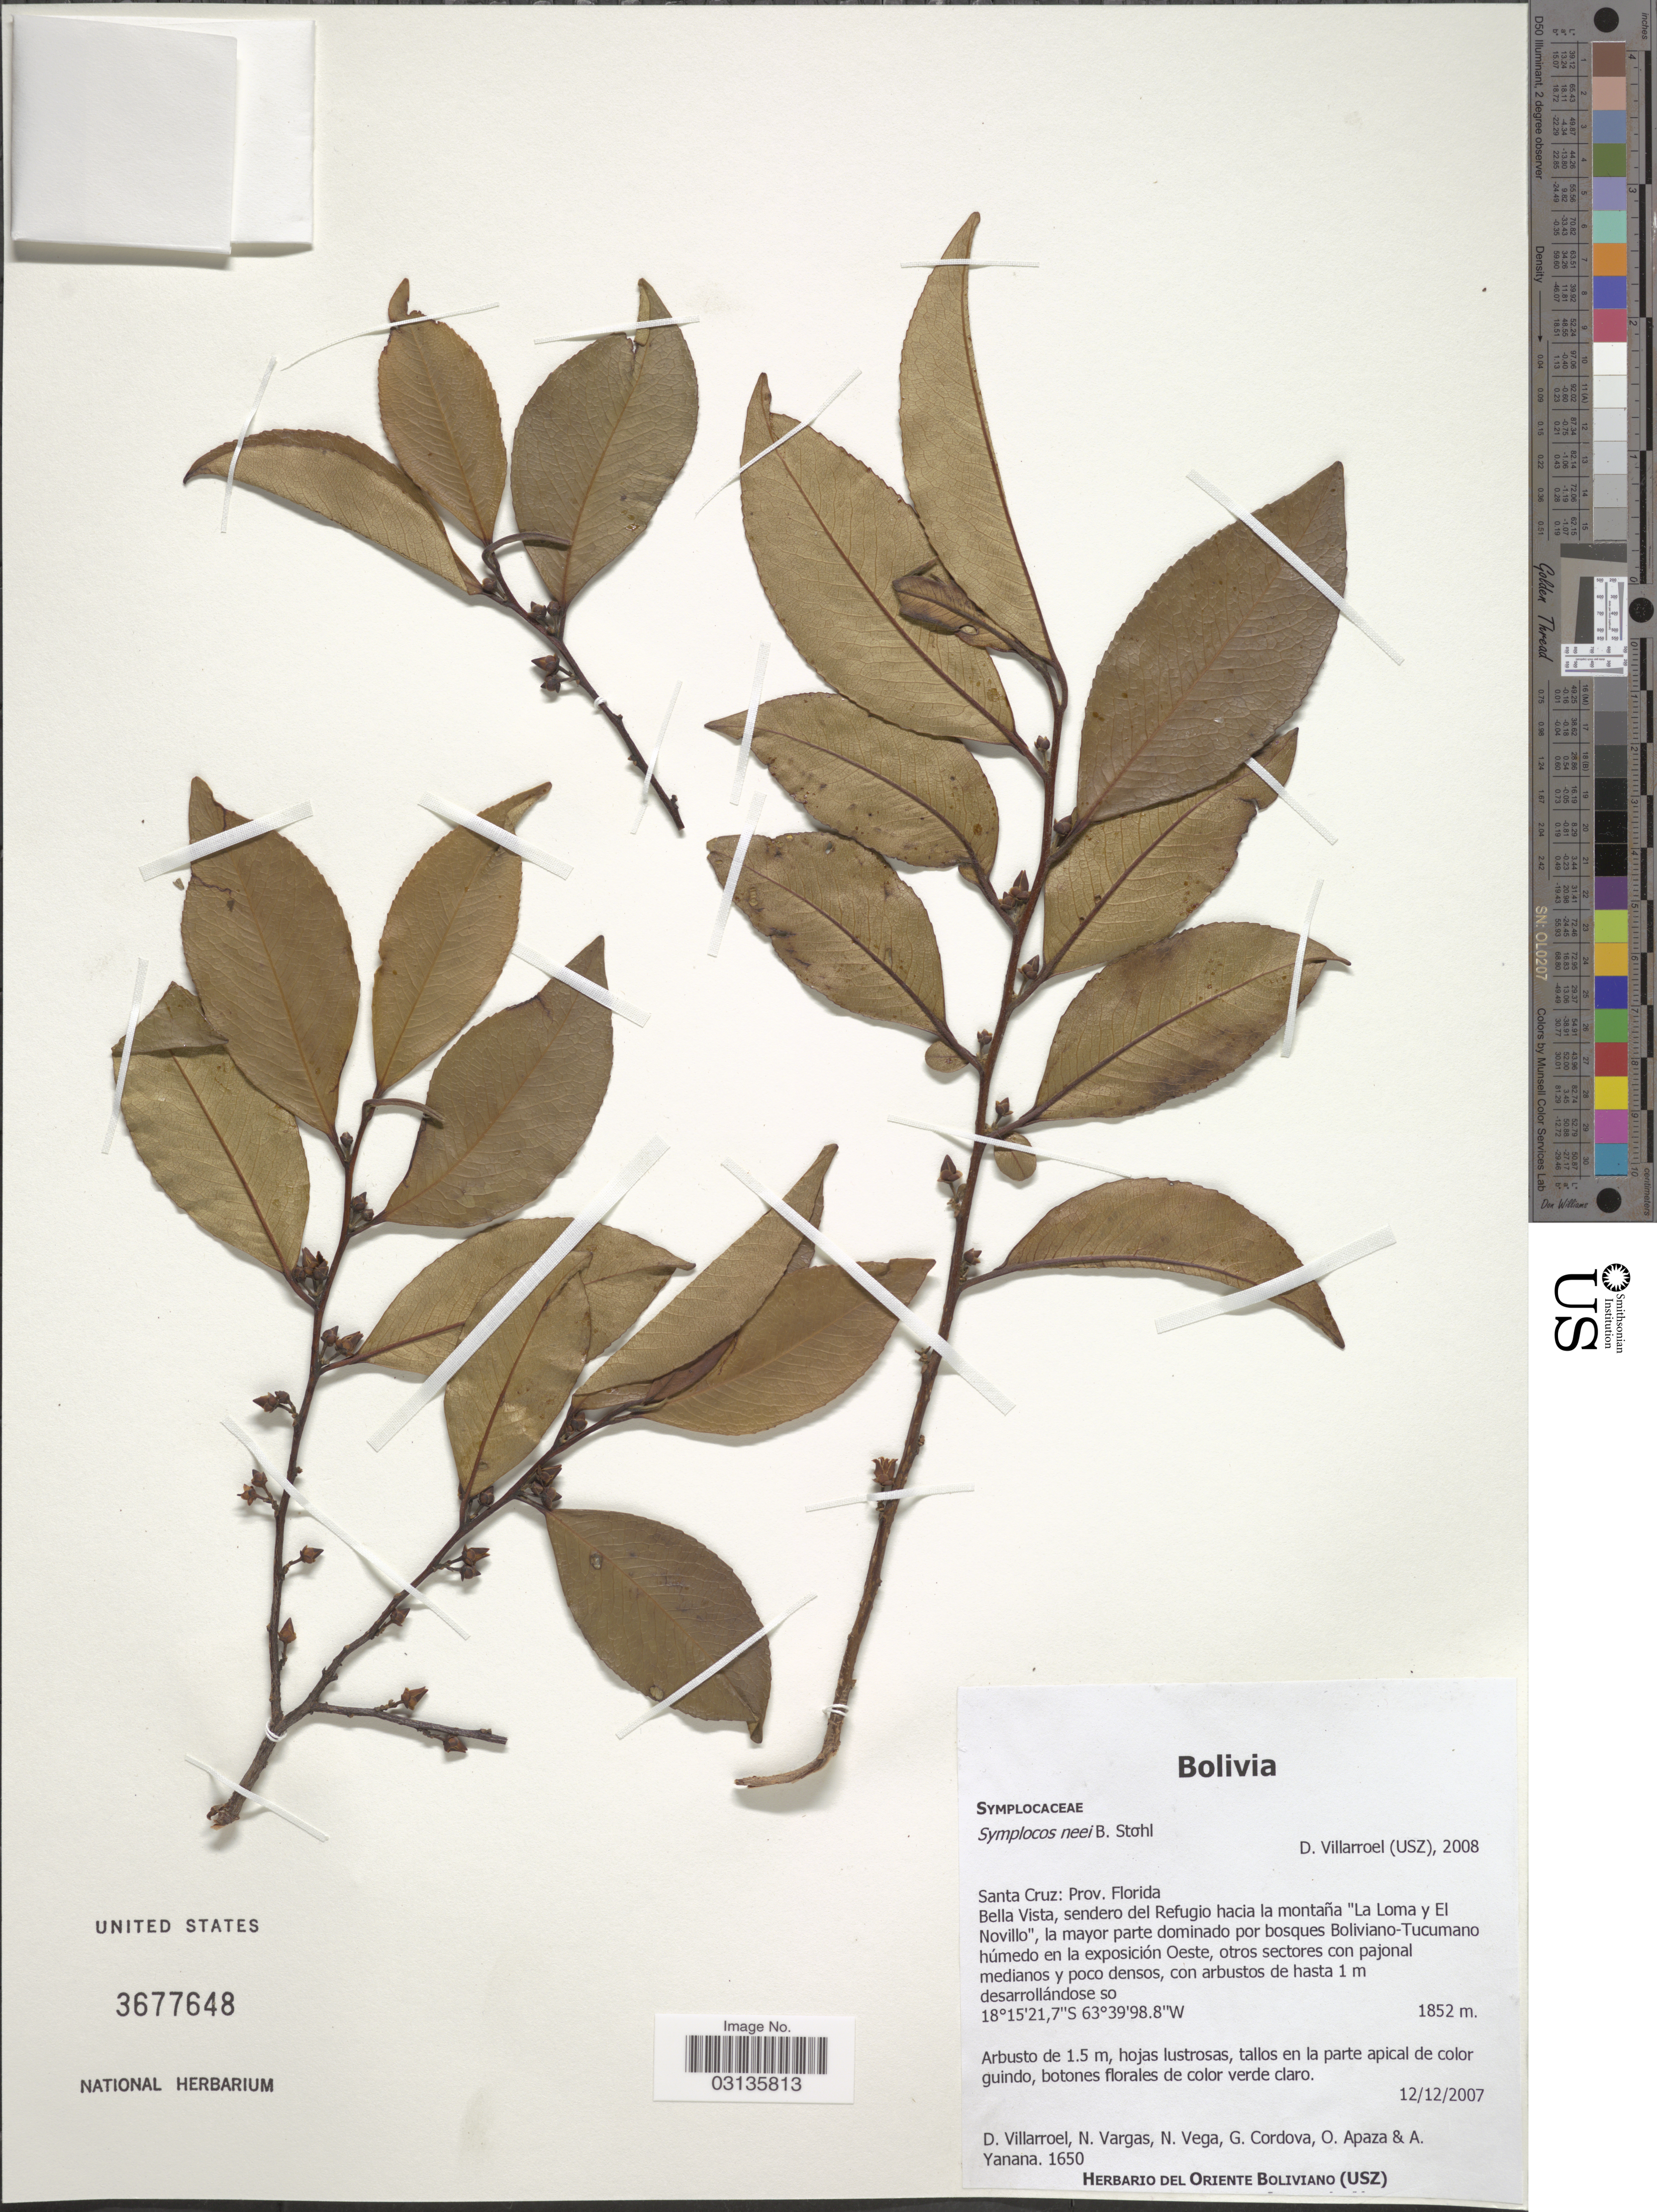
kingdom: Plantae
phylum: Tracheophyta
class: Magnoliopsida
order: Ericales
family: Symplocaceae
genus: Symplocos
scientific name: Symplocos neei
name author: B. Ståhl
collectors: D. Villarroel, N. Vargas, N. Vega, G. Córdova & et al.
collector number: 1650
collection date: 2007-12-12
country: Bolivia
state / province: Santa Cruz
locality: Prov. Florida. Bella Vista, sendero del Refugio hacia la montaña "La Loma y El Novillo", la mayor parte dominando por bosques Boliviano-Tucumano húmedo en la exposición Oeste.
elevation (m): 1852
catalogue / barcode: US 3677648